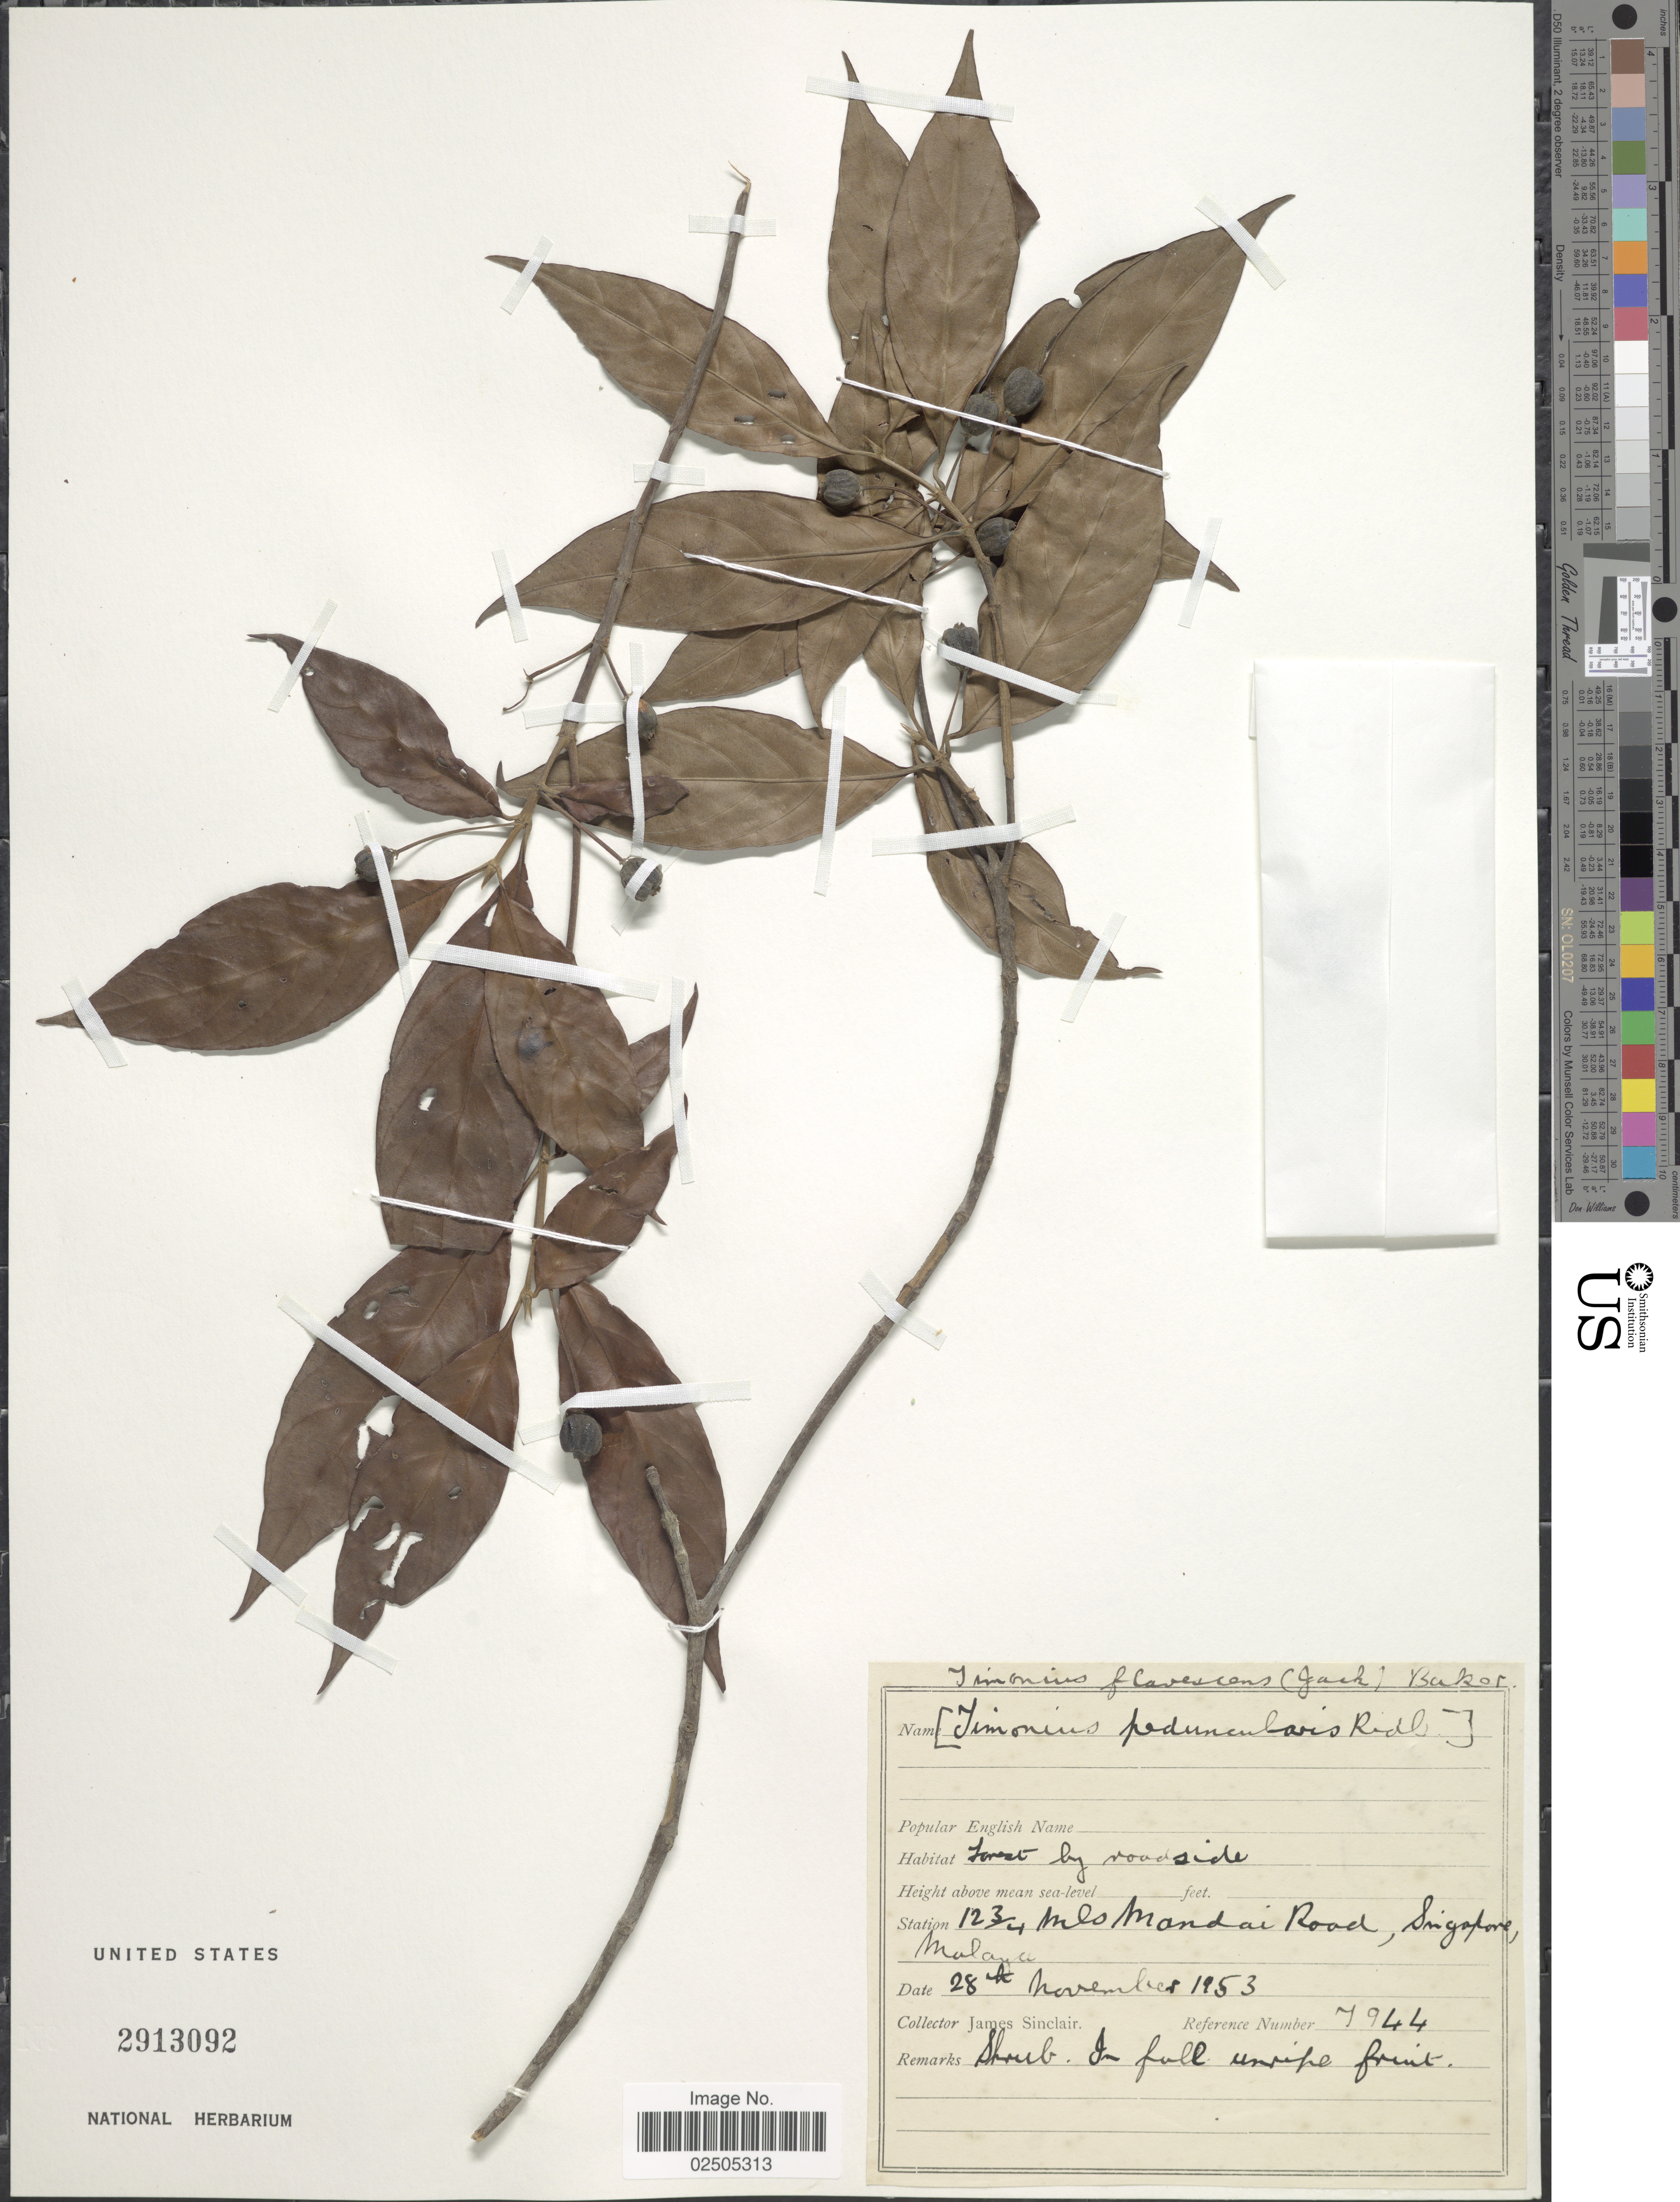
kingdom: Plantae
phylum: Tracheophyta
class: Magnoliopsida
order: Gentianales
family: Rubiaceae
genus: Timonius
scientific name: Timonius flavescens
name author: (Jack) Baker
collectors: J. Sinclair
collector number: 7944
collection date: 1953-11-28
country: Singapore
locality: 12 ¾ mls Mandai Road, Singapore Malaya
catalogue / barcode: US 2913092